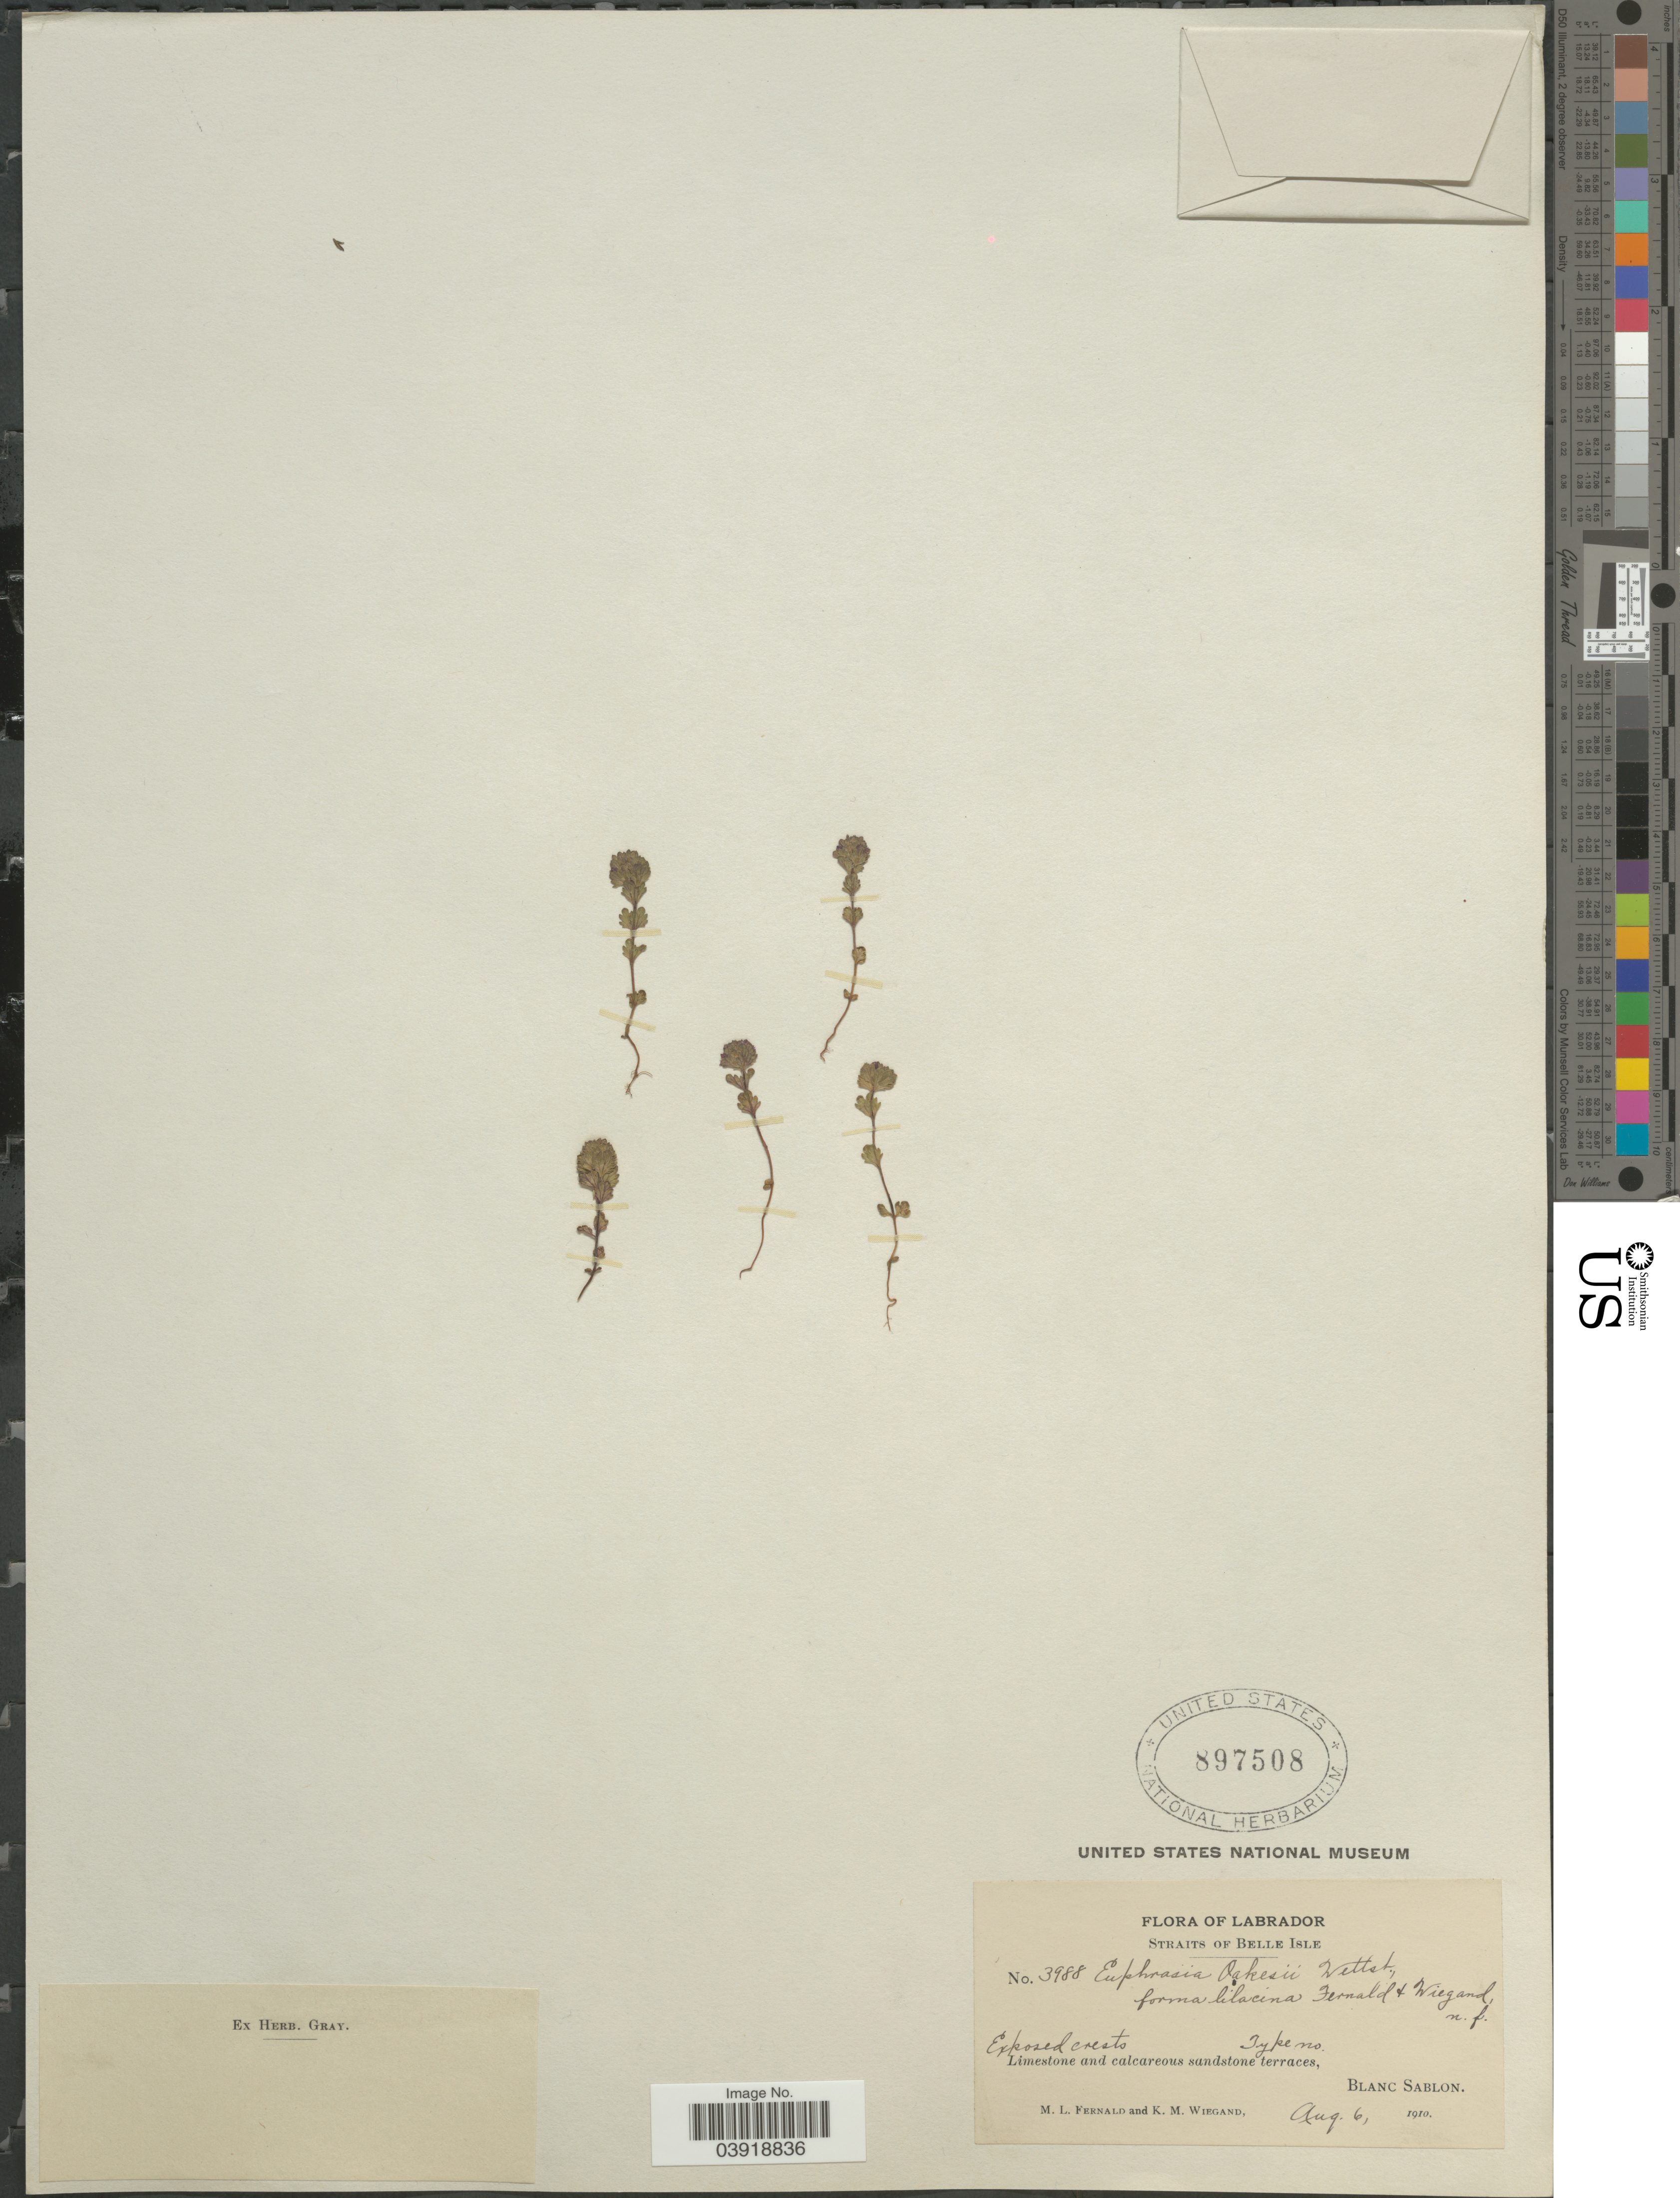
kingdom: Plantae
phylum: Tracheophyta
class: Magnoliopsida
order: Lamiales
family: Orobanchaceae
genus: Euphrasia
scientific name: Euphrasia oakesii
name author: Wettst.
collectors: M. L. Fernald & K. M. Wiegand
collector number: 3988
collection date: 1910-08-06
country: Canada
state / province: Newfoundland and Labrador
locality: Labrador. Straits of Belle Isle. Blanc Sablon.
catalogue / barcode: US 897508